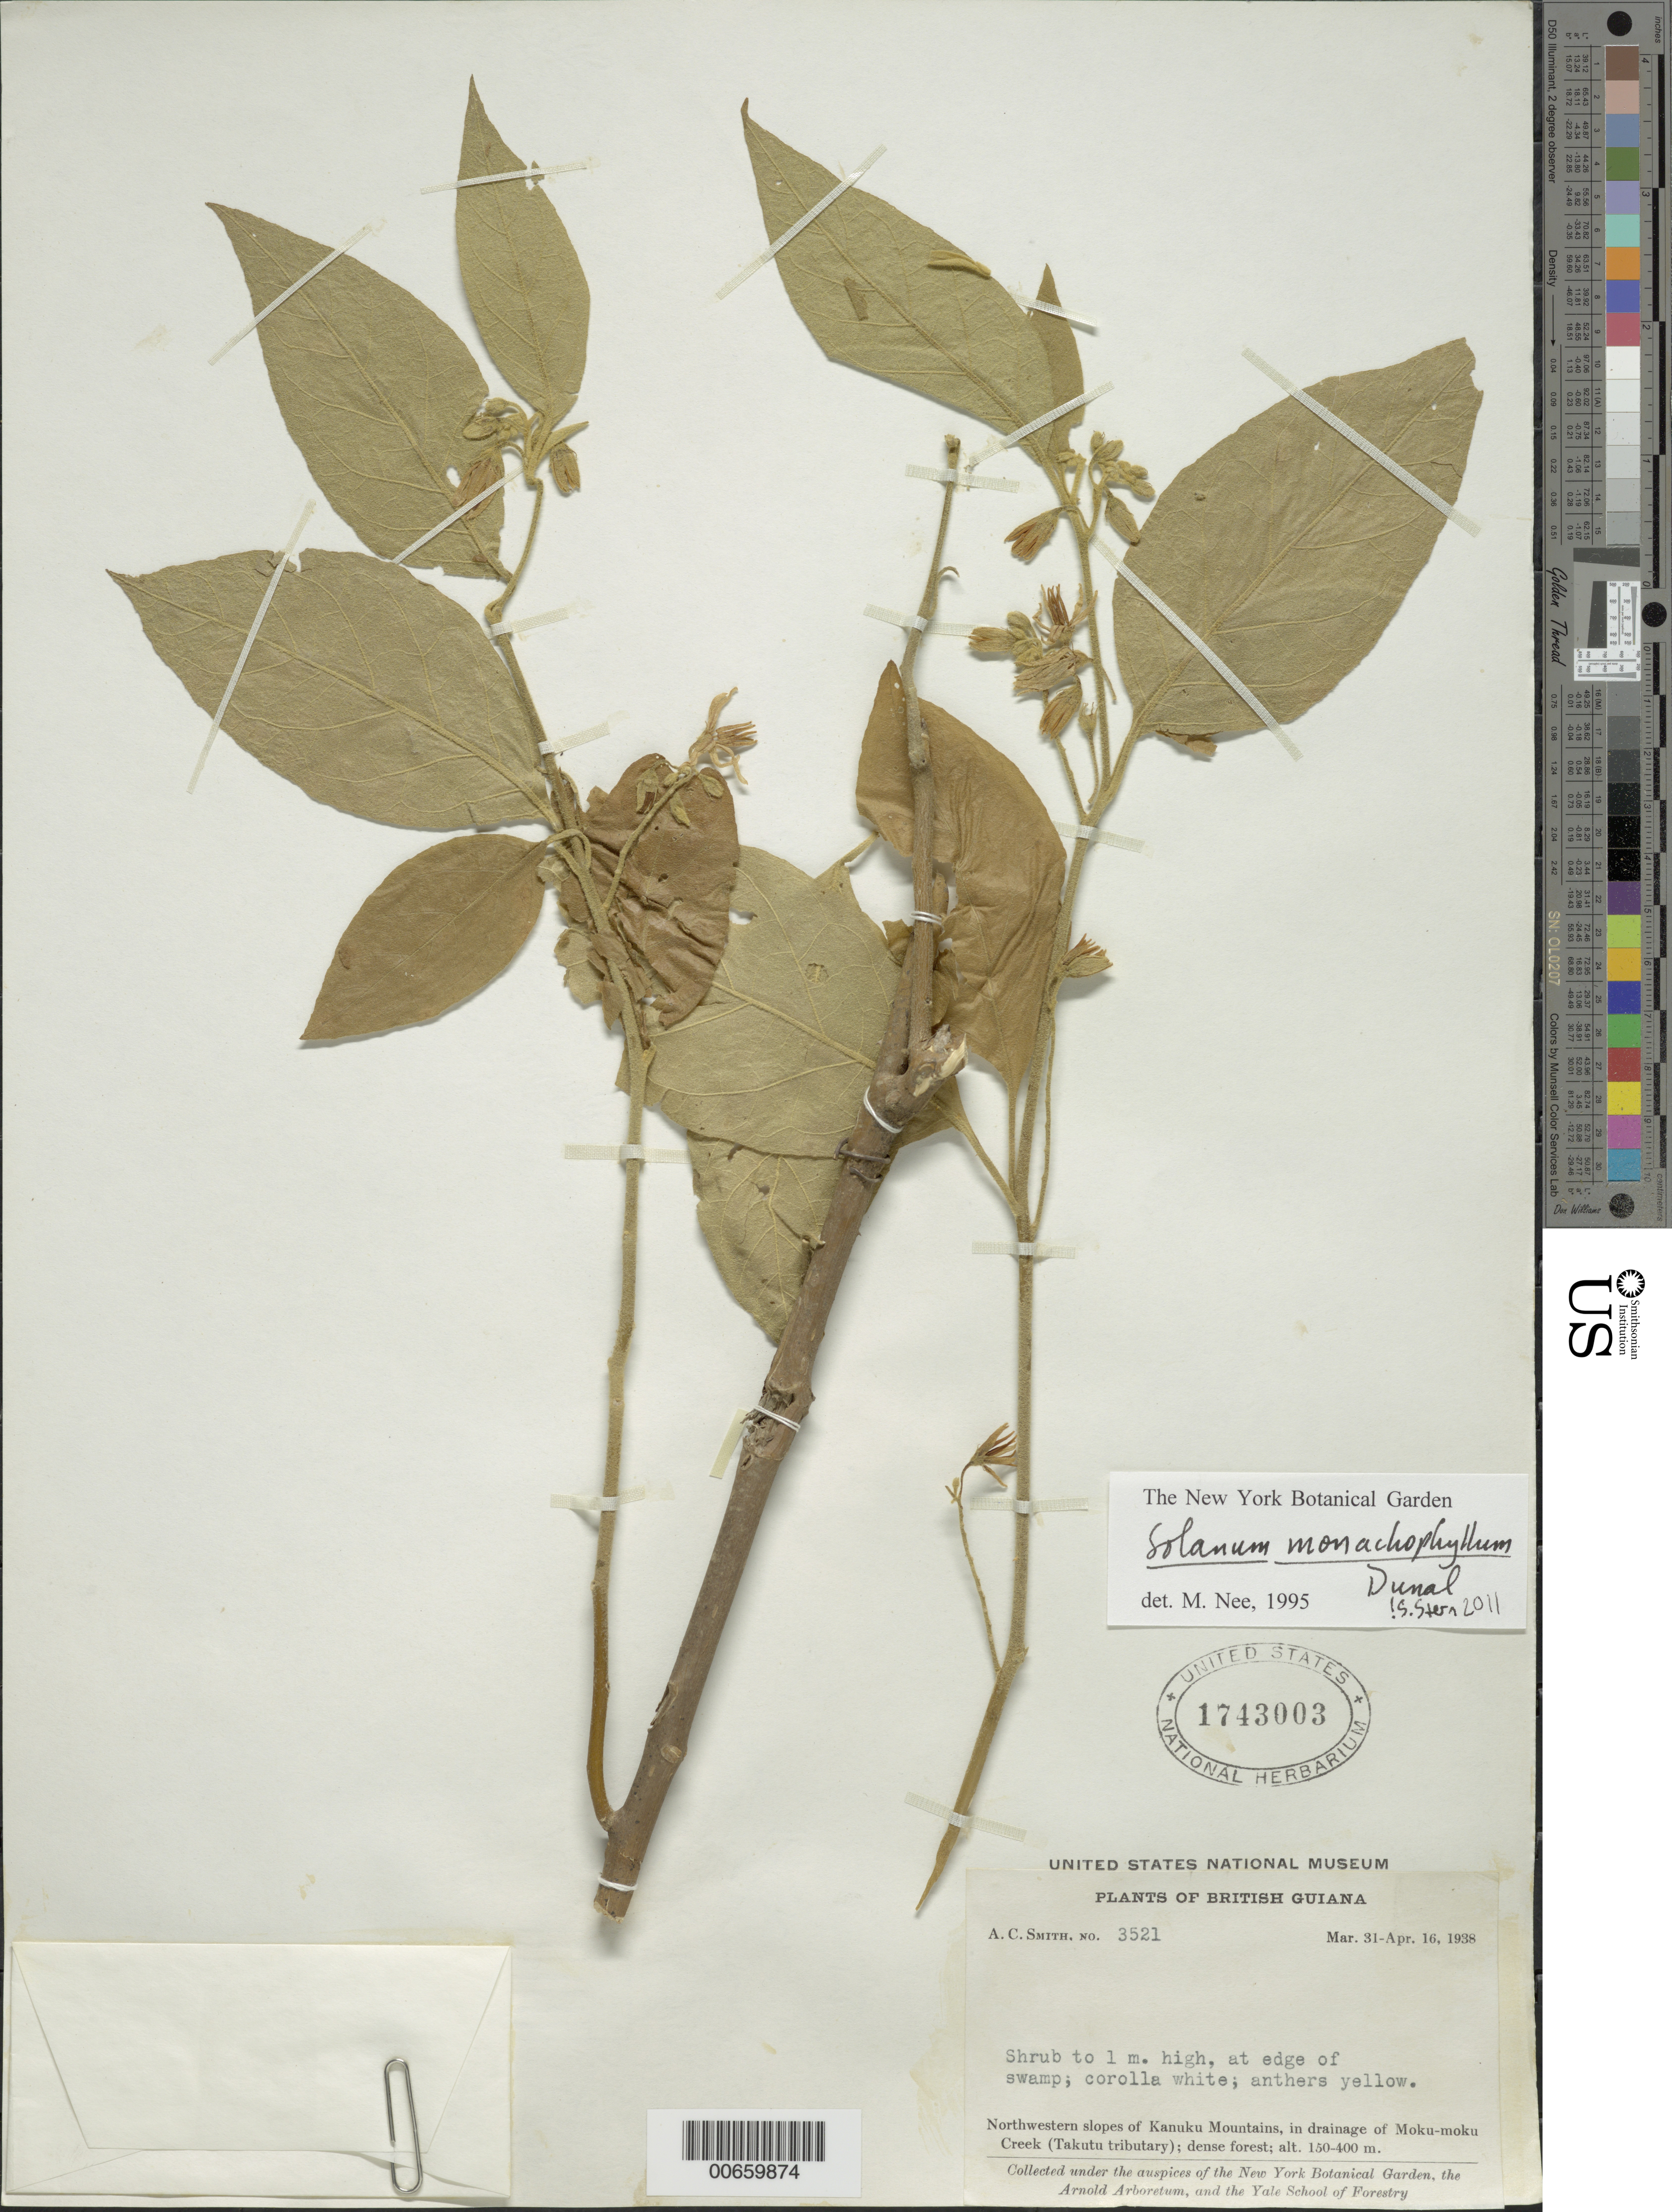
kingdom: Plantae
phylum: Tracheophyta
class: Magnoliopsida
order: Solanales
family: Solanaceae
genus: Solanum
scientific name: Solanum monachophyllum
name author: Dunal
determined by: Nee, Michael H.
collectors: A. C. Smith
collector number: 3521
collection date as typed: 3 Mar 1938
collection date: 1938-03-03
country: Guyana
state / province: U. Takutu-U. Essequibo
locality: Kanuku Mountains, NW slopes, in drainage of Moku-moku Creek (Takutu tributary)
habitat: Dense forest, swamp.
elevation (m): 150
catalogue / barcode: US 1743003